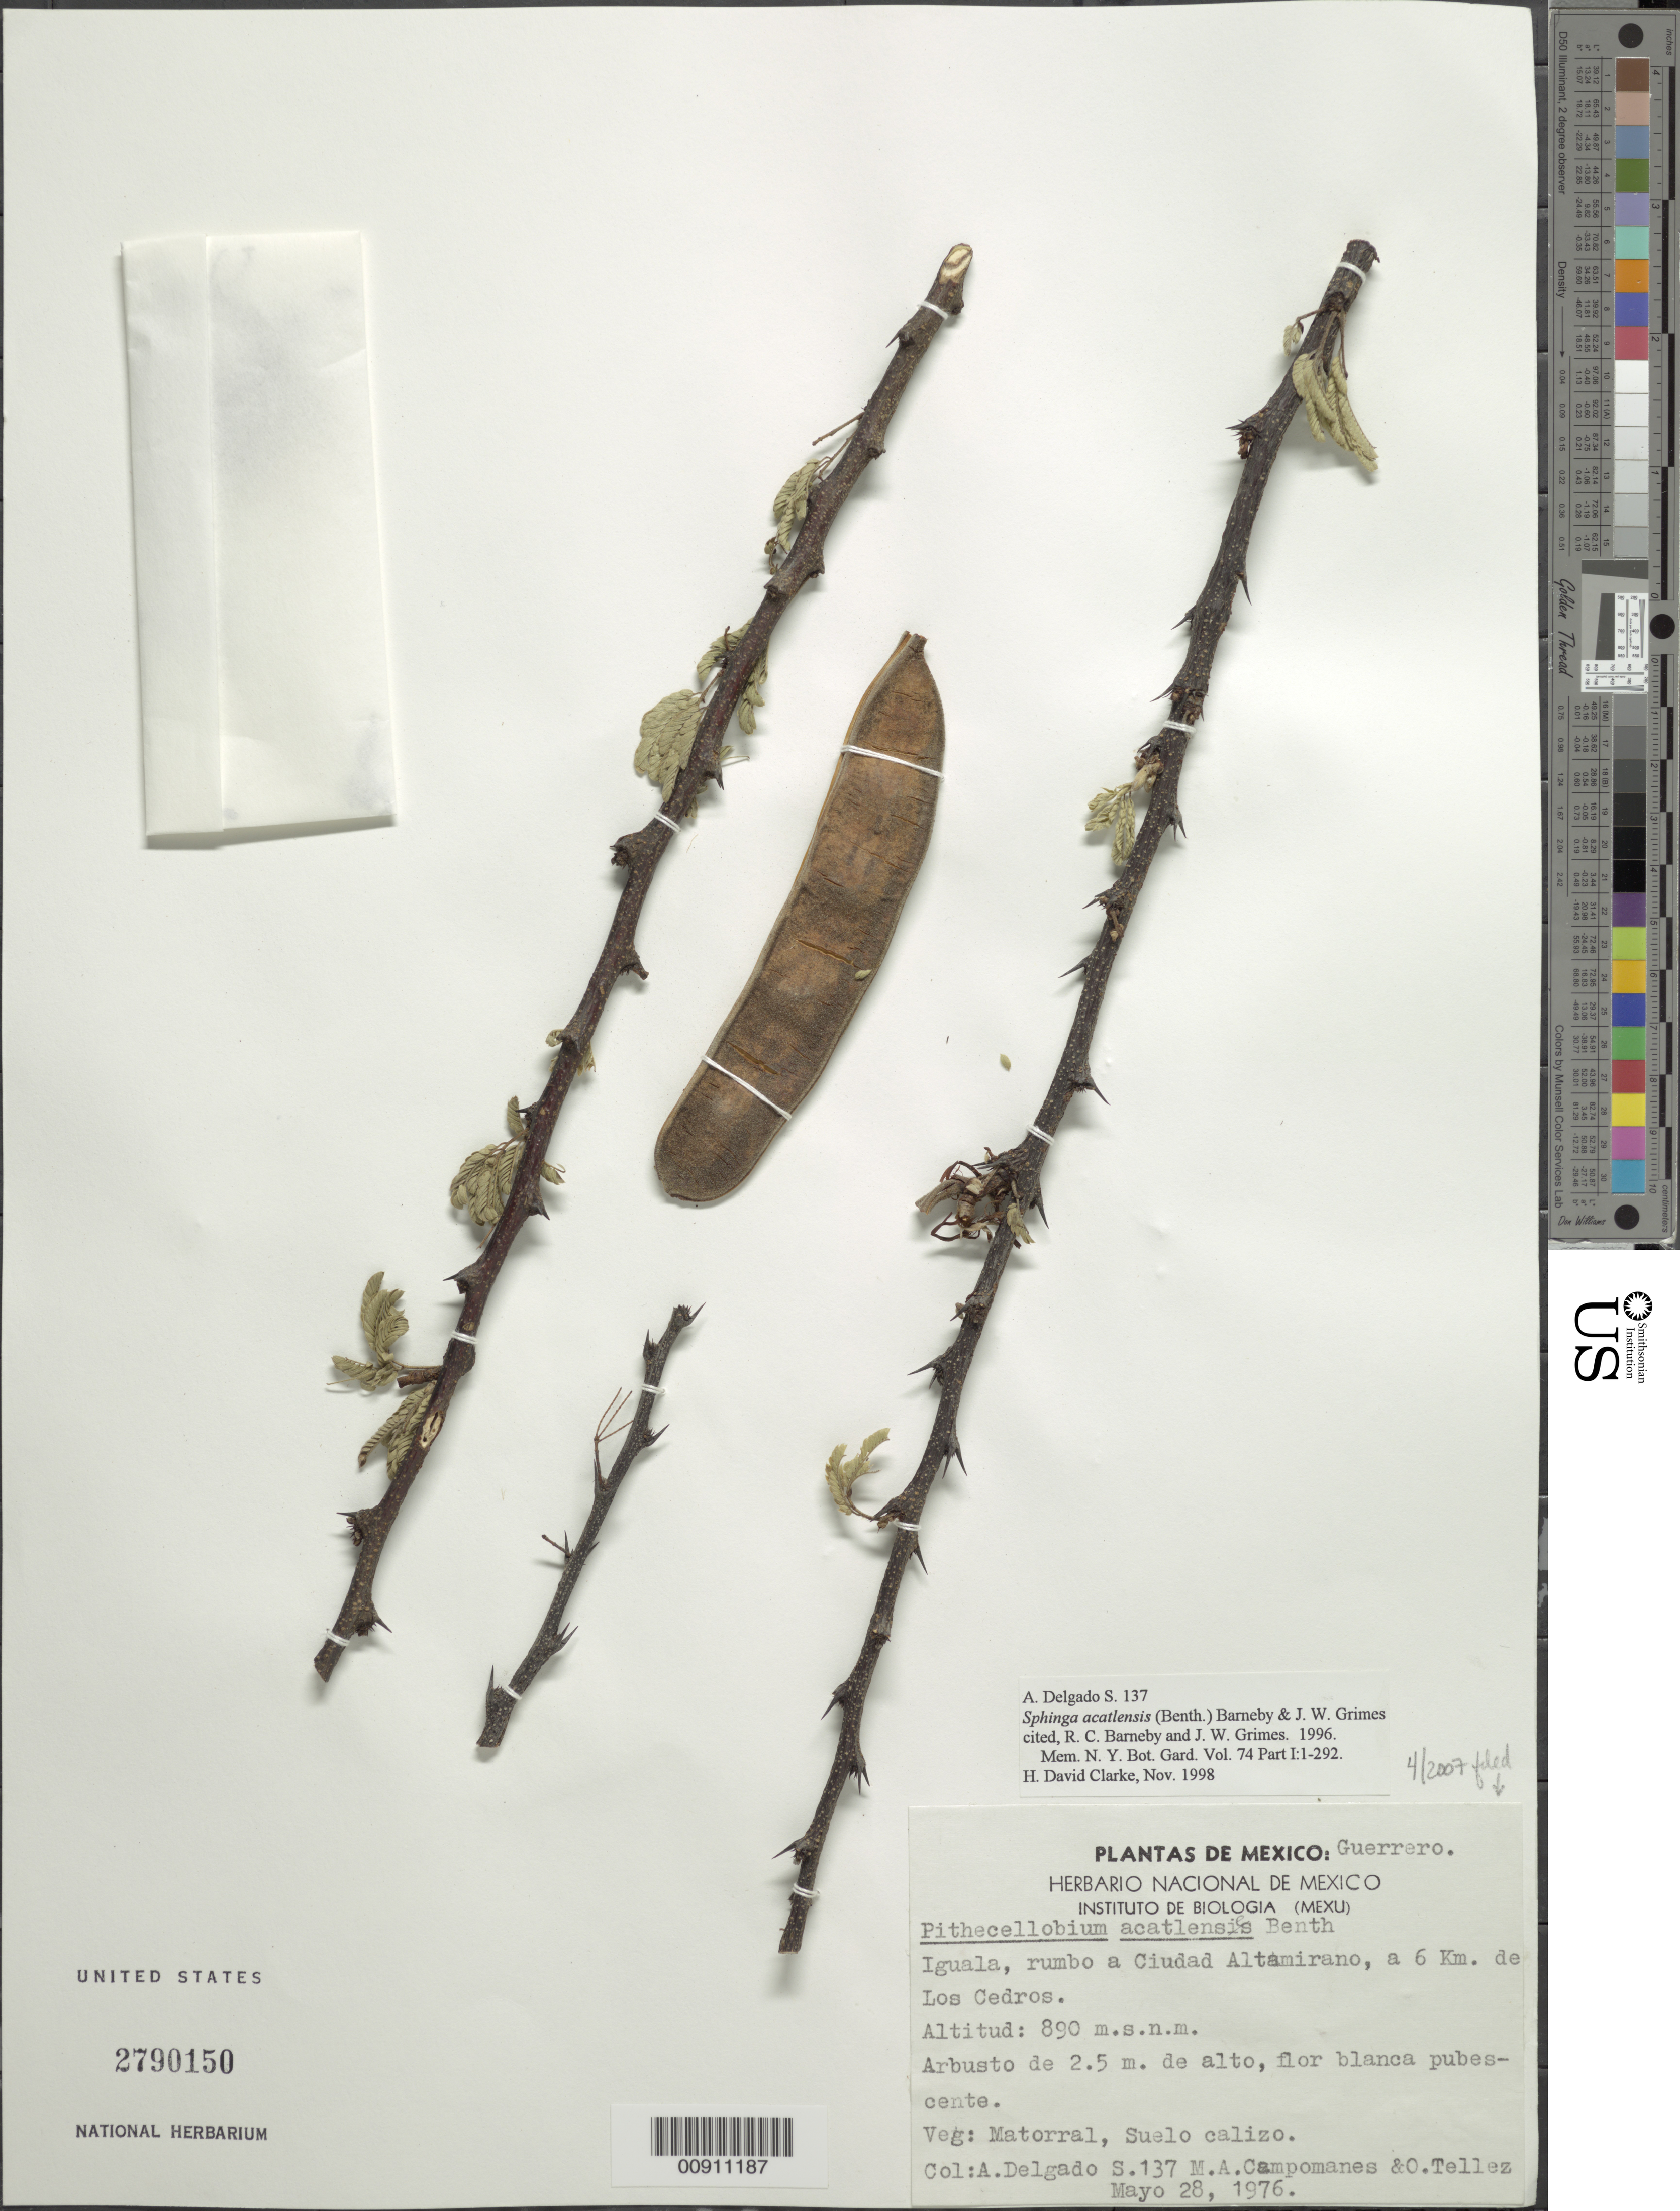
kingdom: Plantae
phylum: Tracheophyta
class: Magnoliopsida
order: Fabales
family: Fabaceae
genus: Sphinga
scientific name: Sphinga acatlensis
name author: (Benth.) Barneby & J.W. Grimes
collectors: A. Delgado S., M. Campomanes & O. Téllez V.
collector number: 137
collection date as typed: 28 May 1976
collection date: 1976-05-28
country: Mexico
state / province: Guerrero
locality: Iguala, rumbo a Ciudad Altamirano, a 6 km. de Los Cedros.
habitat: Matorral, suelo calizo.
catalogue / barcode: US 2790150